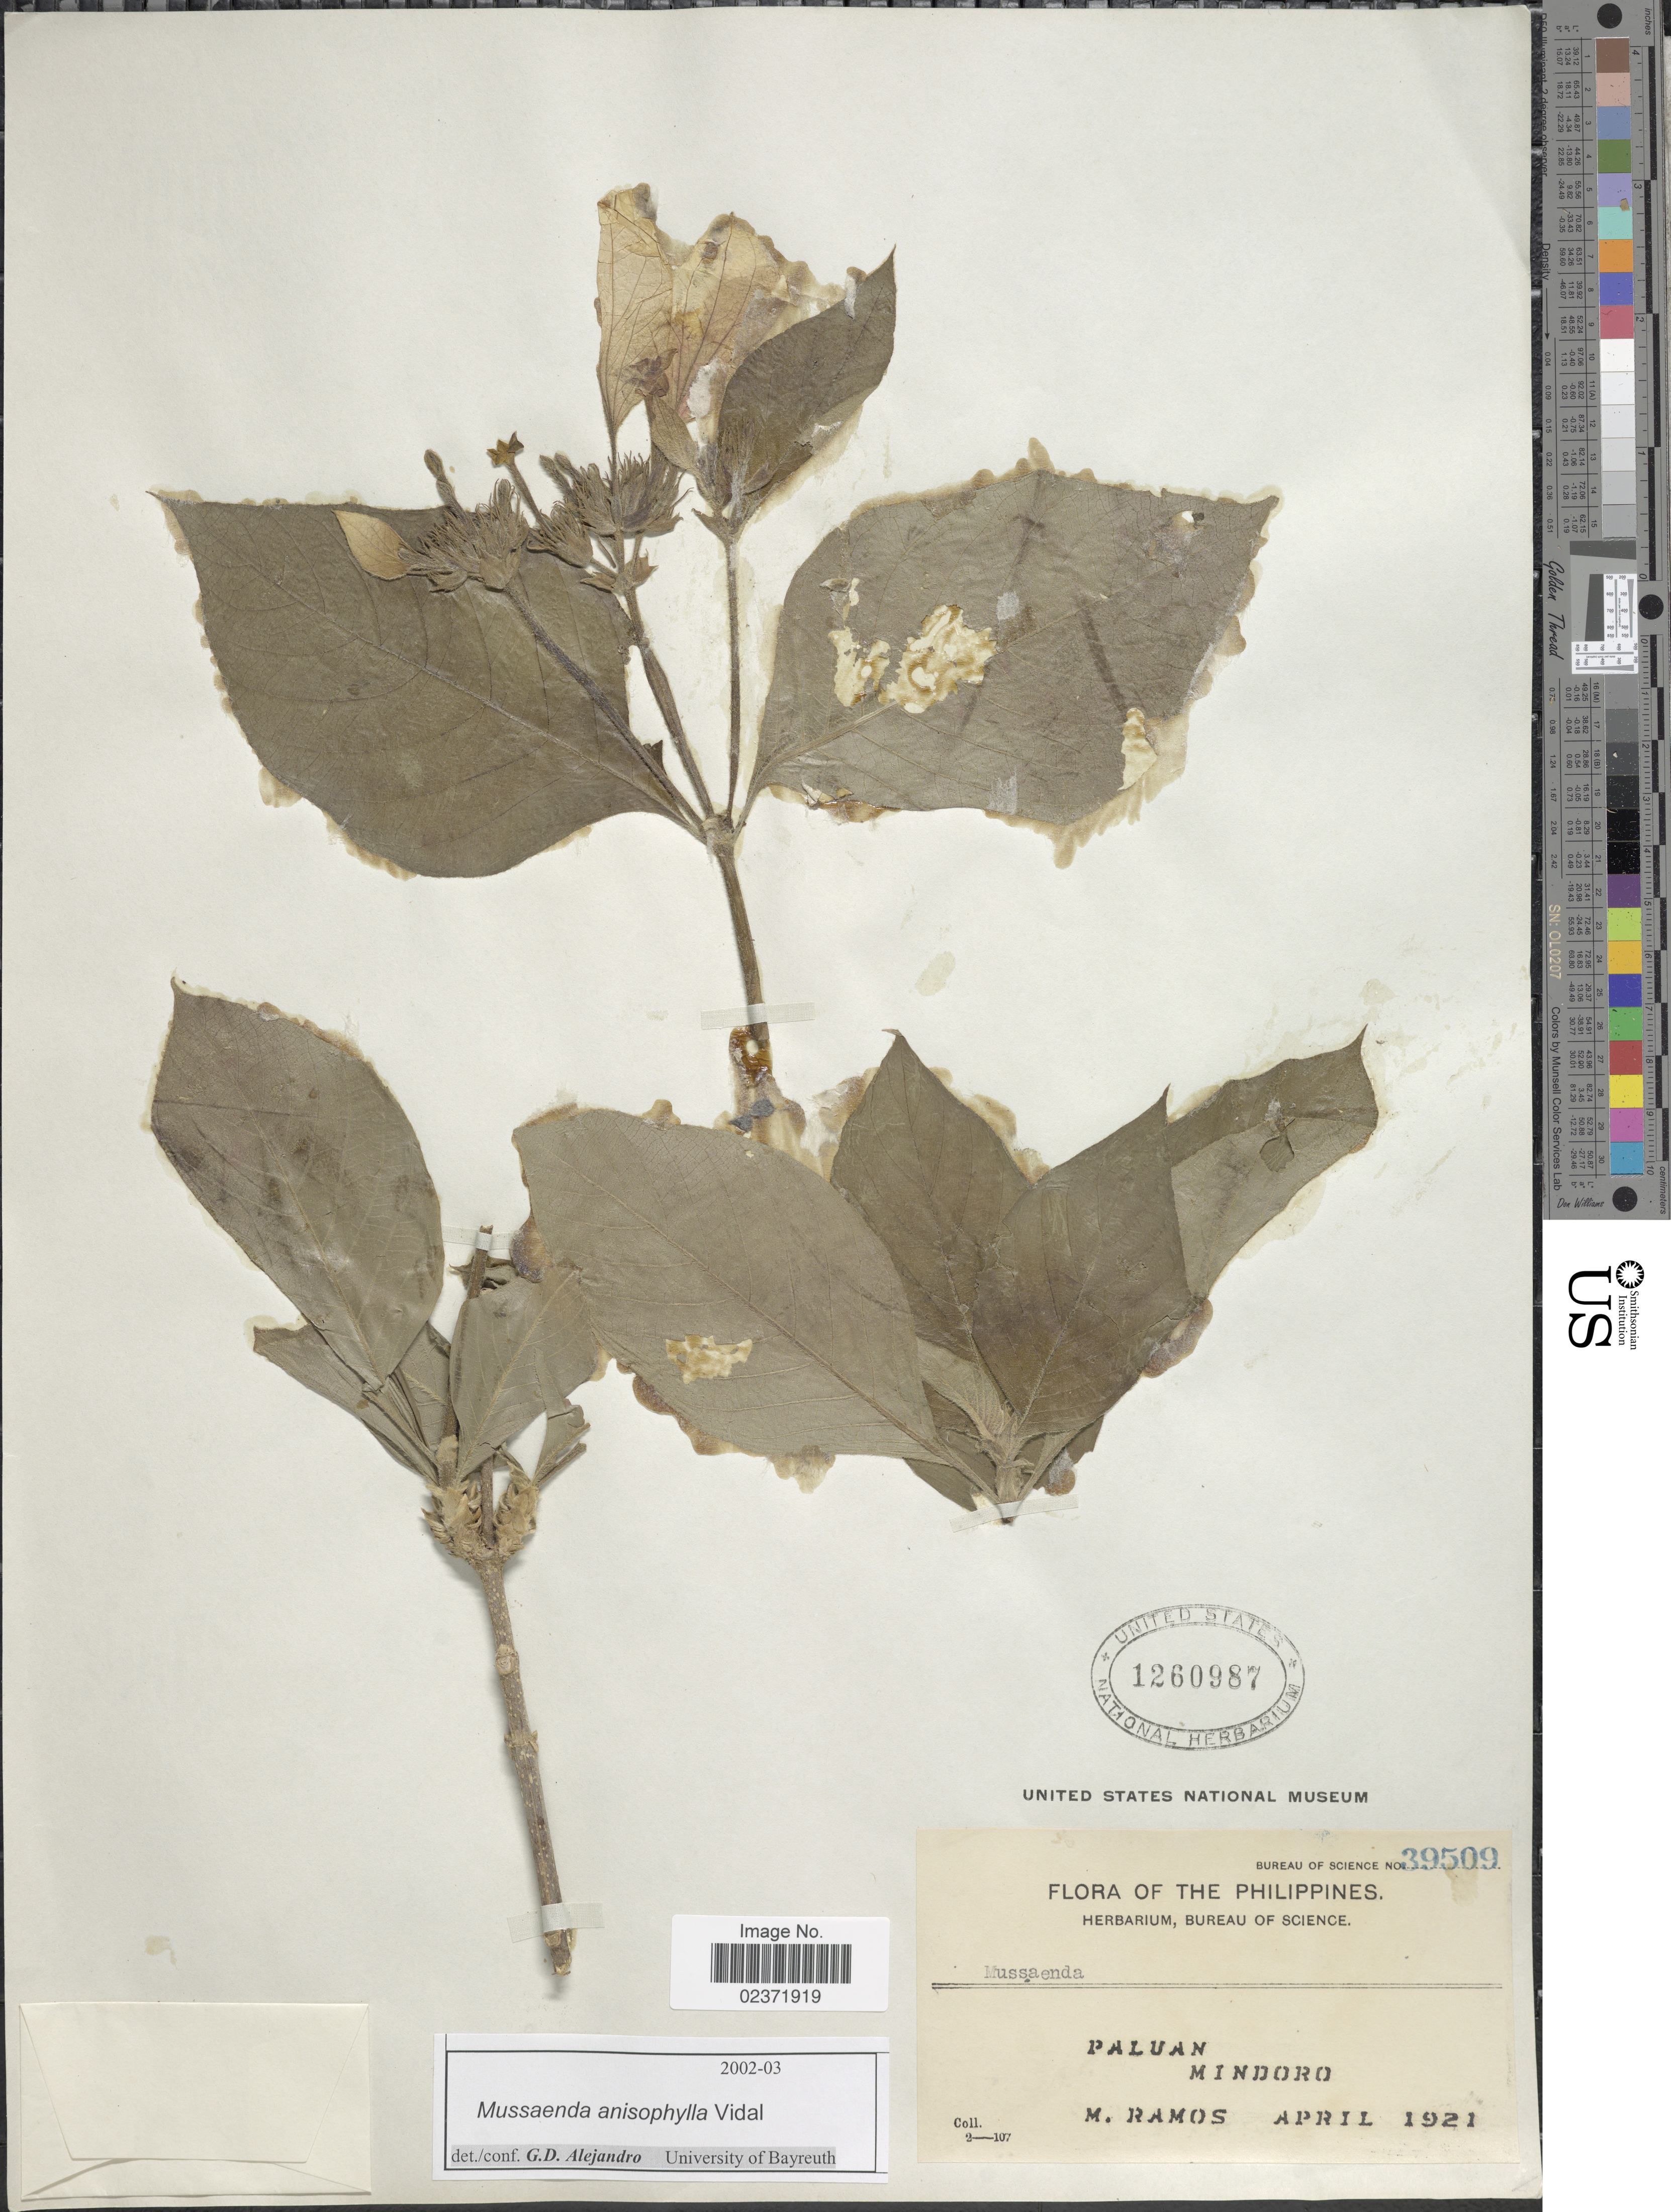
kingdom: Plantae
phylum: Tracheophyta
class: Magnoliopsida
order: Gentianales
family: Rubiaceae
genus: Mussaenda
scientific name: Mussaenda anisophylla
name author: S. Vidal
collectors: M. Ramos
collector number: Bureau Of Science 39509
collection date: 1921-04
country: Philippines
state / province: Mimaropa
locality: Paluan, Mindoro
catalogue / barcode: US 1260987